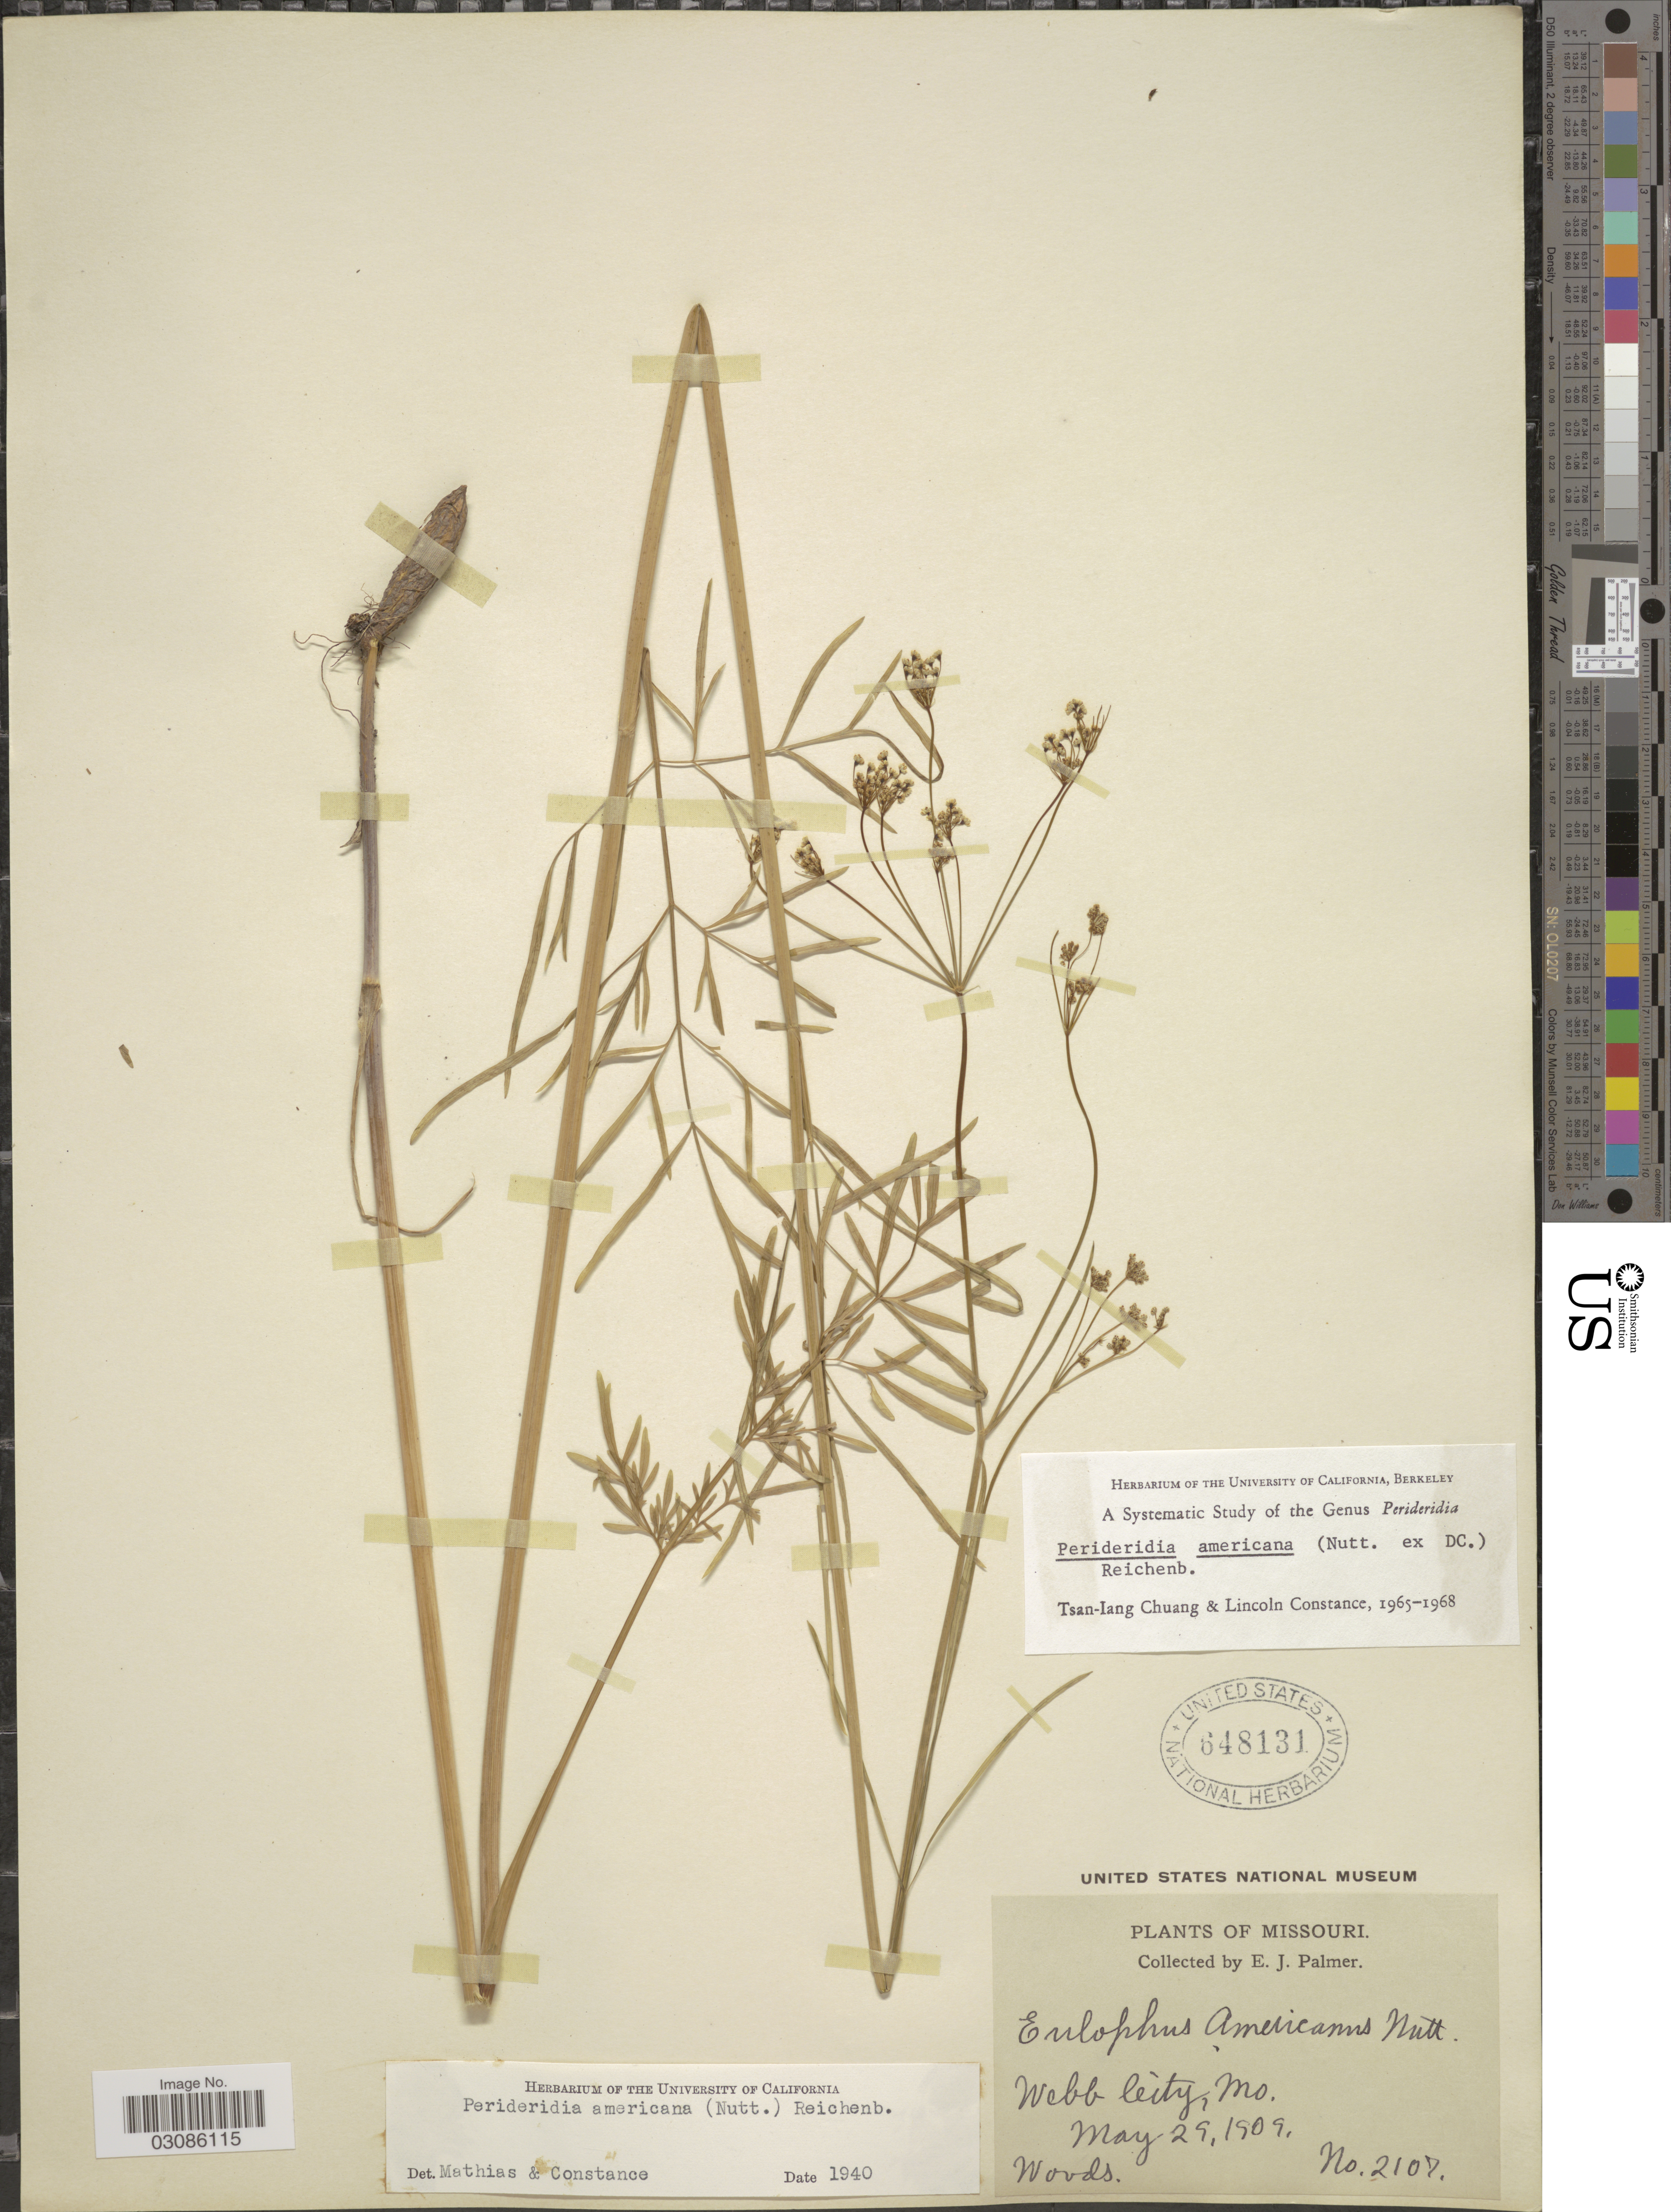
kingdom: Plantae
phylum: Tracheophyta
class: Magnoliopsida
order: Apiales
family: Apiaceae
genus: Perideridia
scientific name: Perideridia americana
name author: (Nutt. ex DC.) Rchb. ex Steud.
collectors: E. J. Palmer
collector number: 2107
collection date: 1909-05-29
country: United States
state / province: Missouri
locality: Webb City.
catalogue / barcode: US 648131